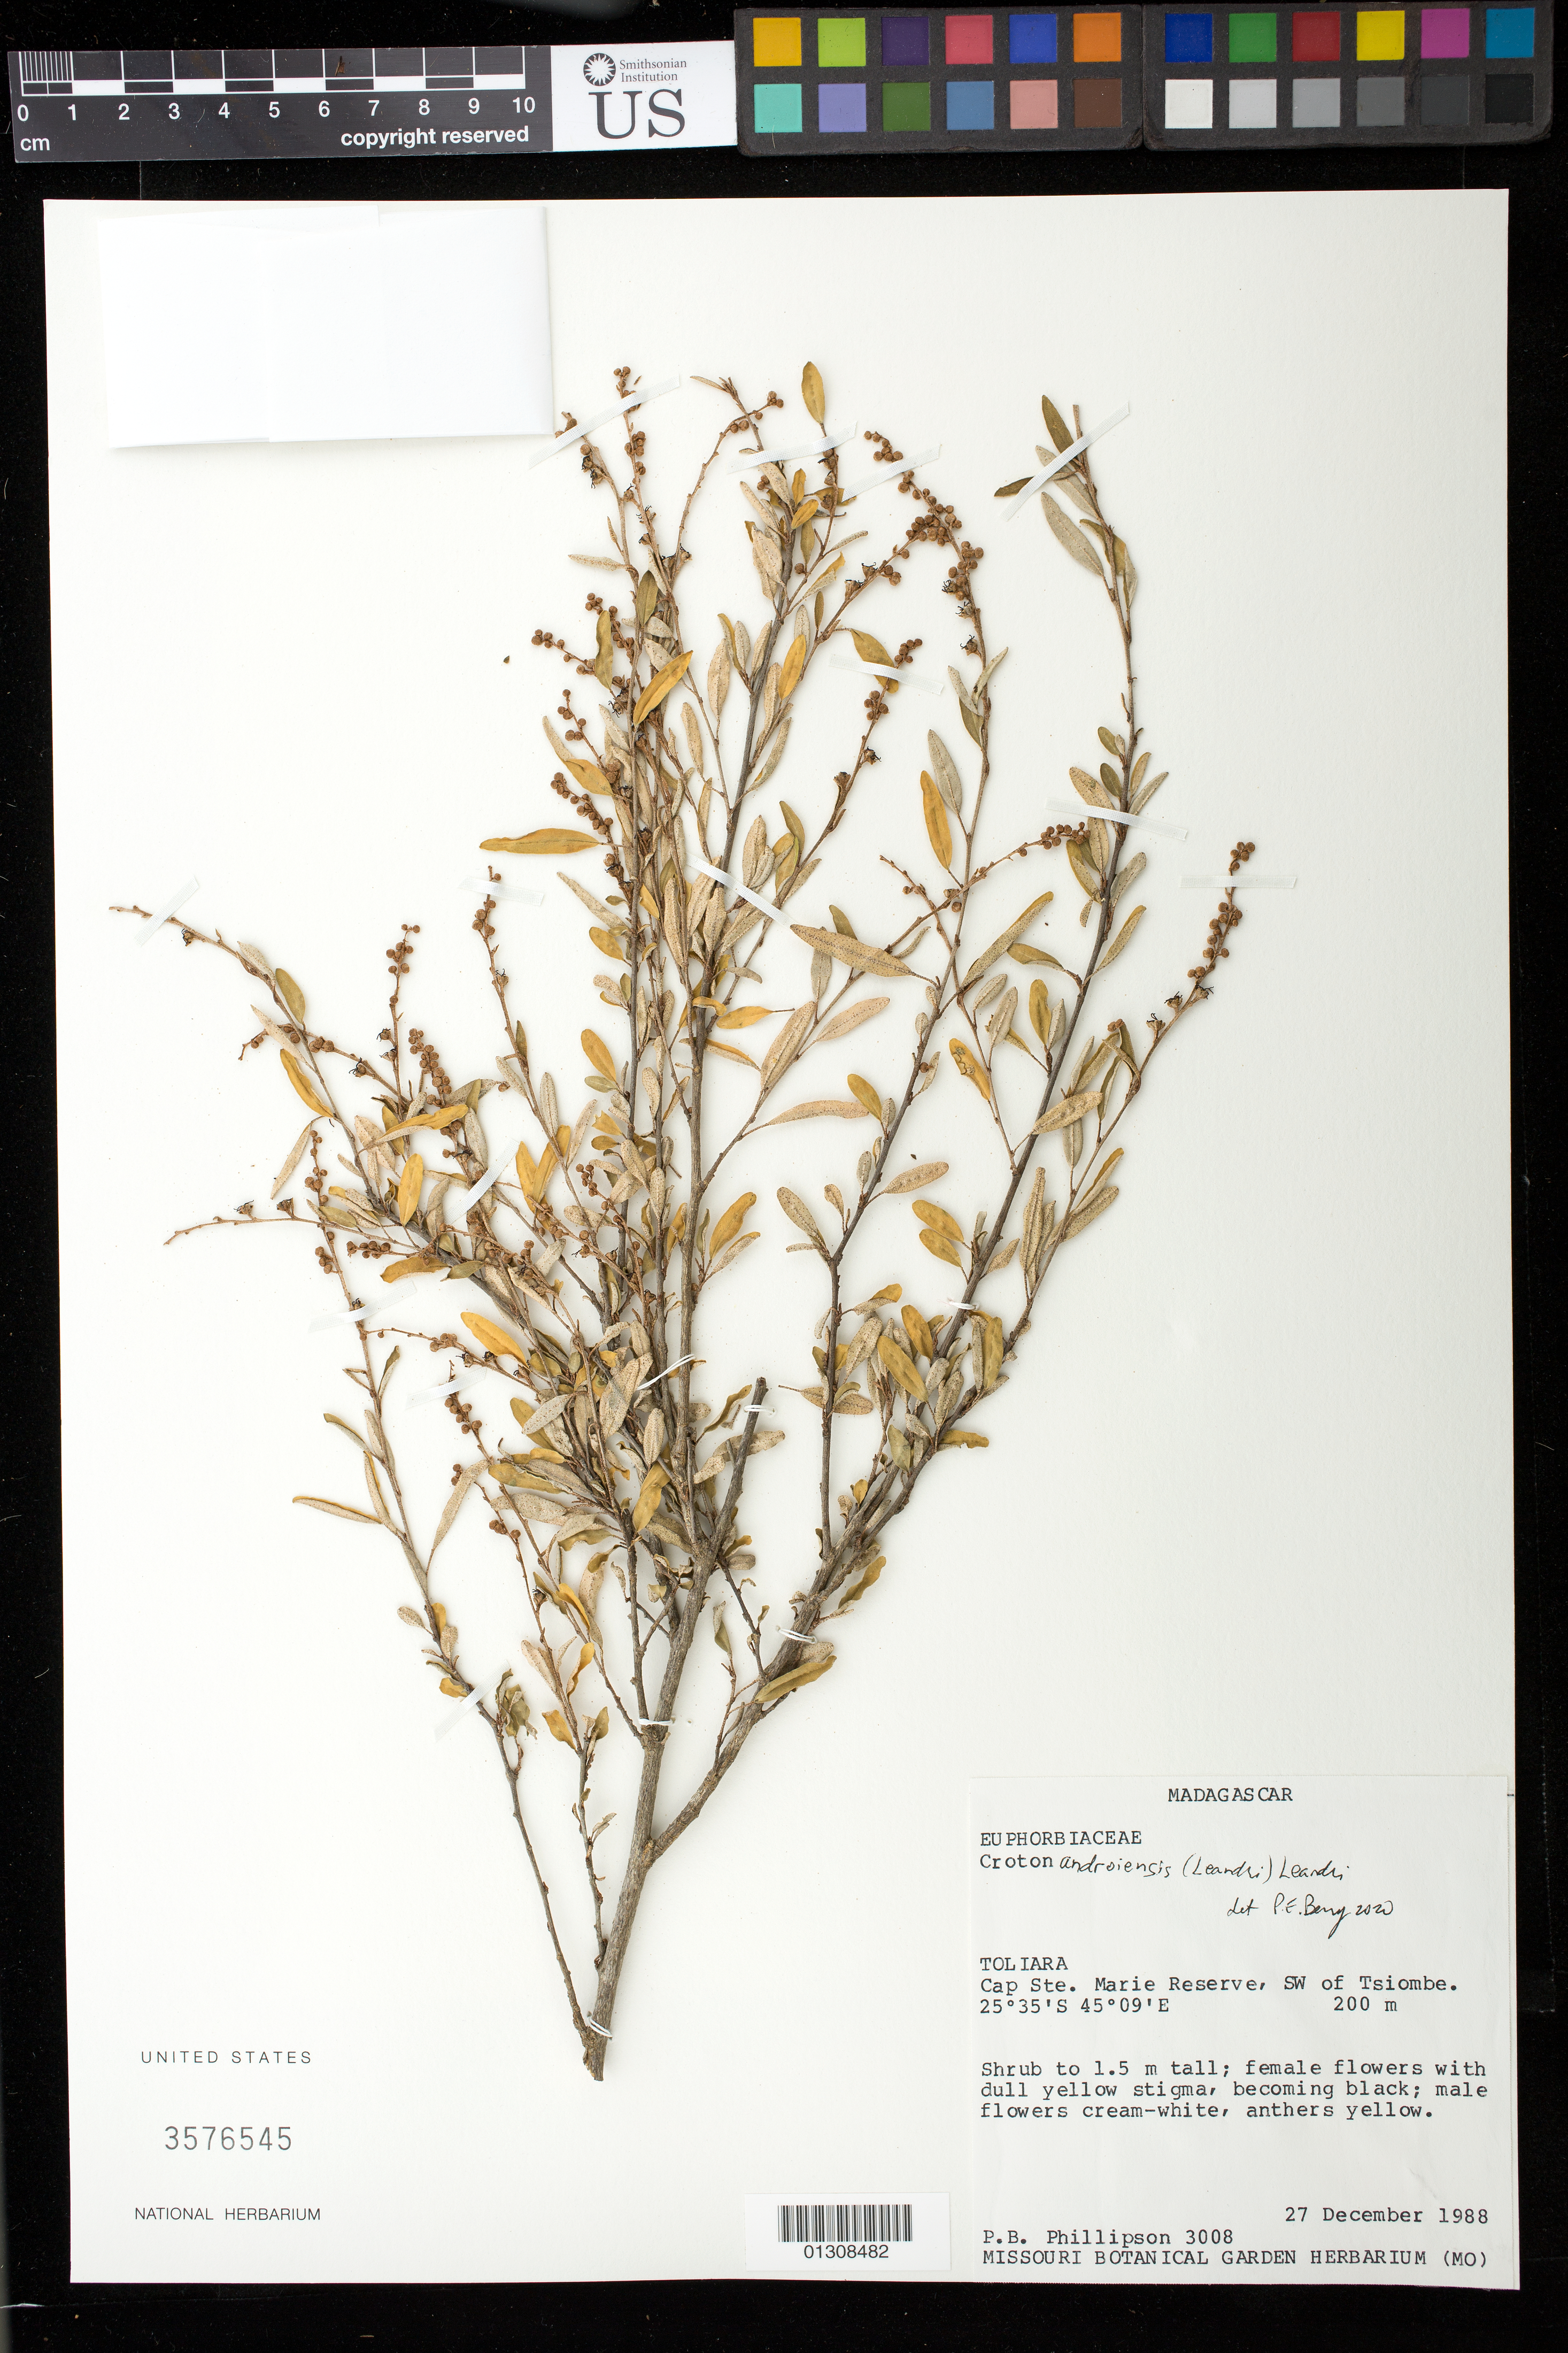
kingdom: Plantae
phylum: Tracheophyta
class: Magnoliopsida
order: Malpighiales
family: Euphorbiaceae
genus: Croton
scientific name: Croton androiensis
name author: (Leandri) Leandri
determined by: Berry, Paul E.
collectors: P. B. Phillipson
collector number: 3008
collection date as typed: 27 Dec 1988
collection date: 1988-12-27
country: Madagascar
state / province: Atsimo-Andrefana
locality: Cap Ste. Marie Reserve, SW of Tsiombe.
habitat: Shrub.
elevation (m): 200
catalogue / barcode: US 3576545